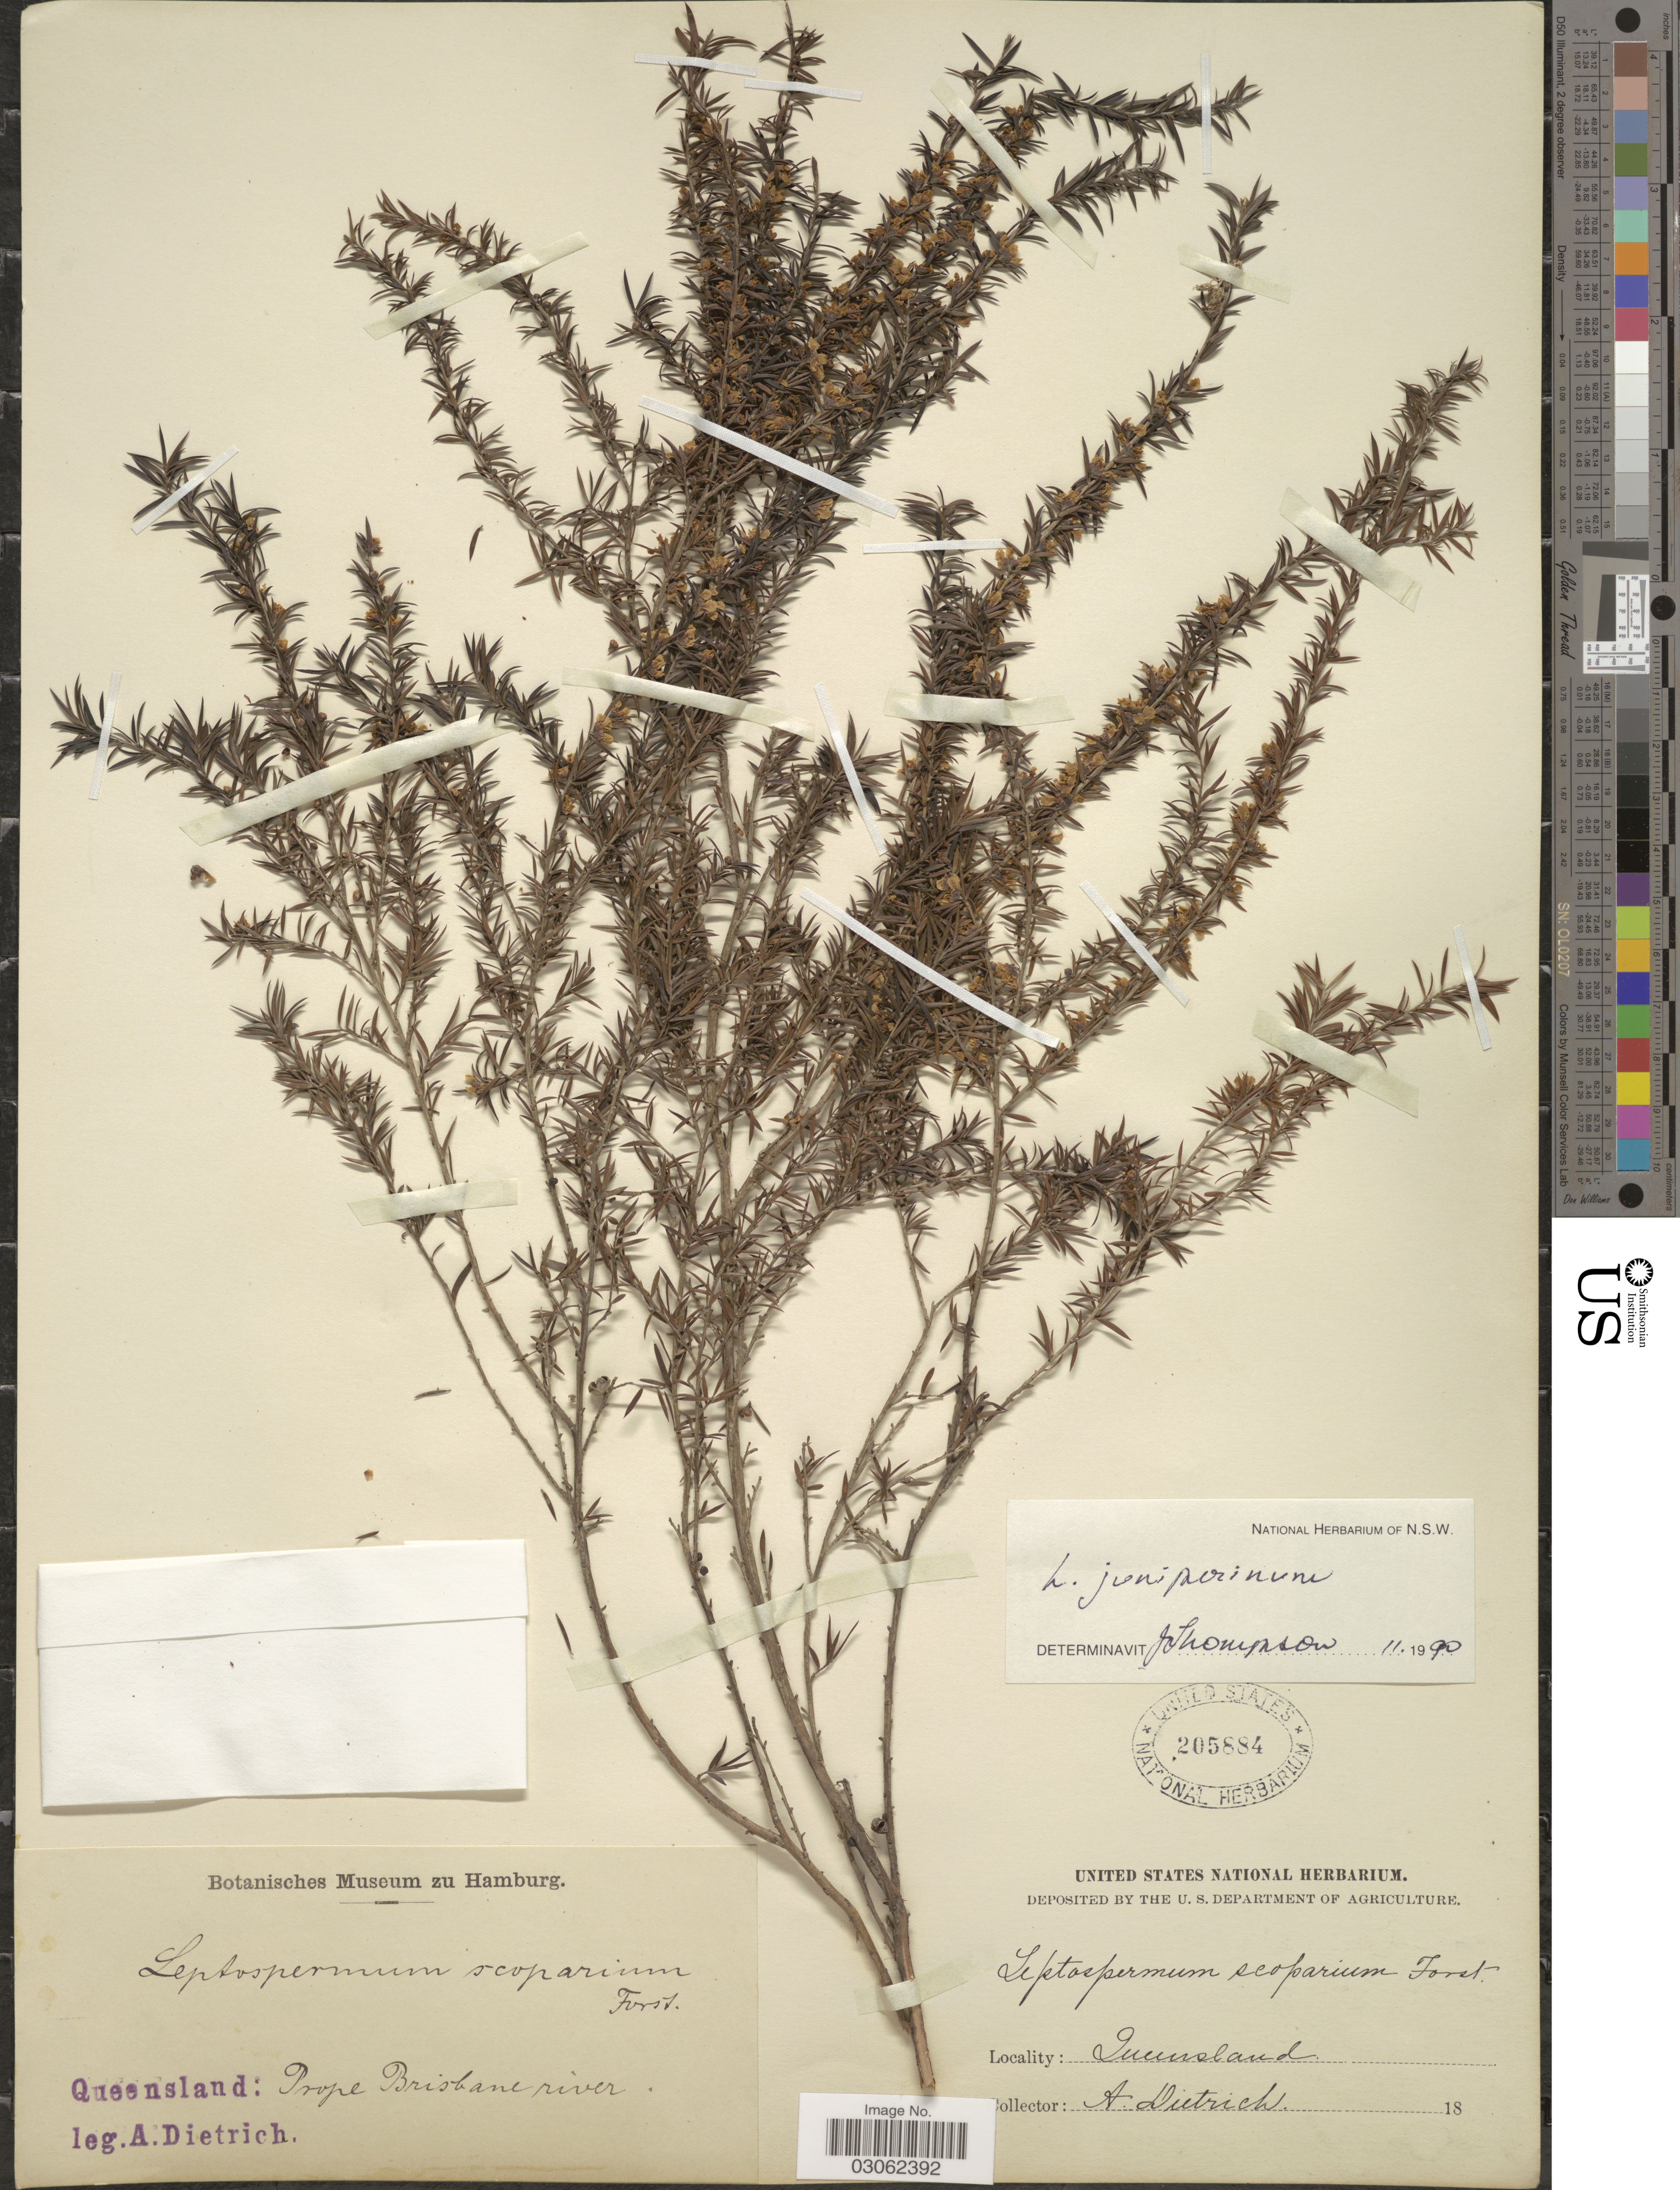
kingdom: Plantae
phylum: Tracheophyta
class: Magnoliopsida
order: Myrtales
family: Myrtaceae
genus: Leptospermum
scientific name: Leptospermum juniperinum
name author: Sm.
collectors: A. Dietrich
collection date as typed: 18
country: Australia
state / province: Queensland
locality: Prope Brisbane river.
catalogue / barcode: US 205884